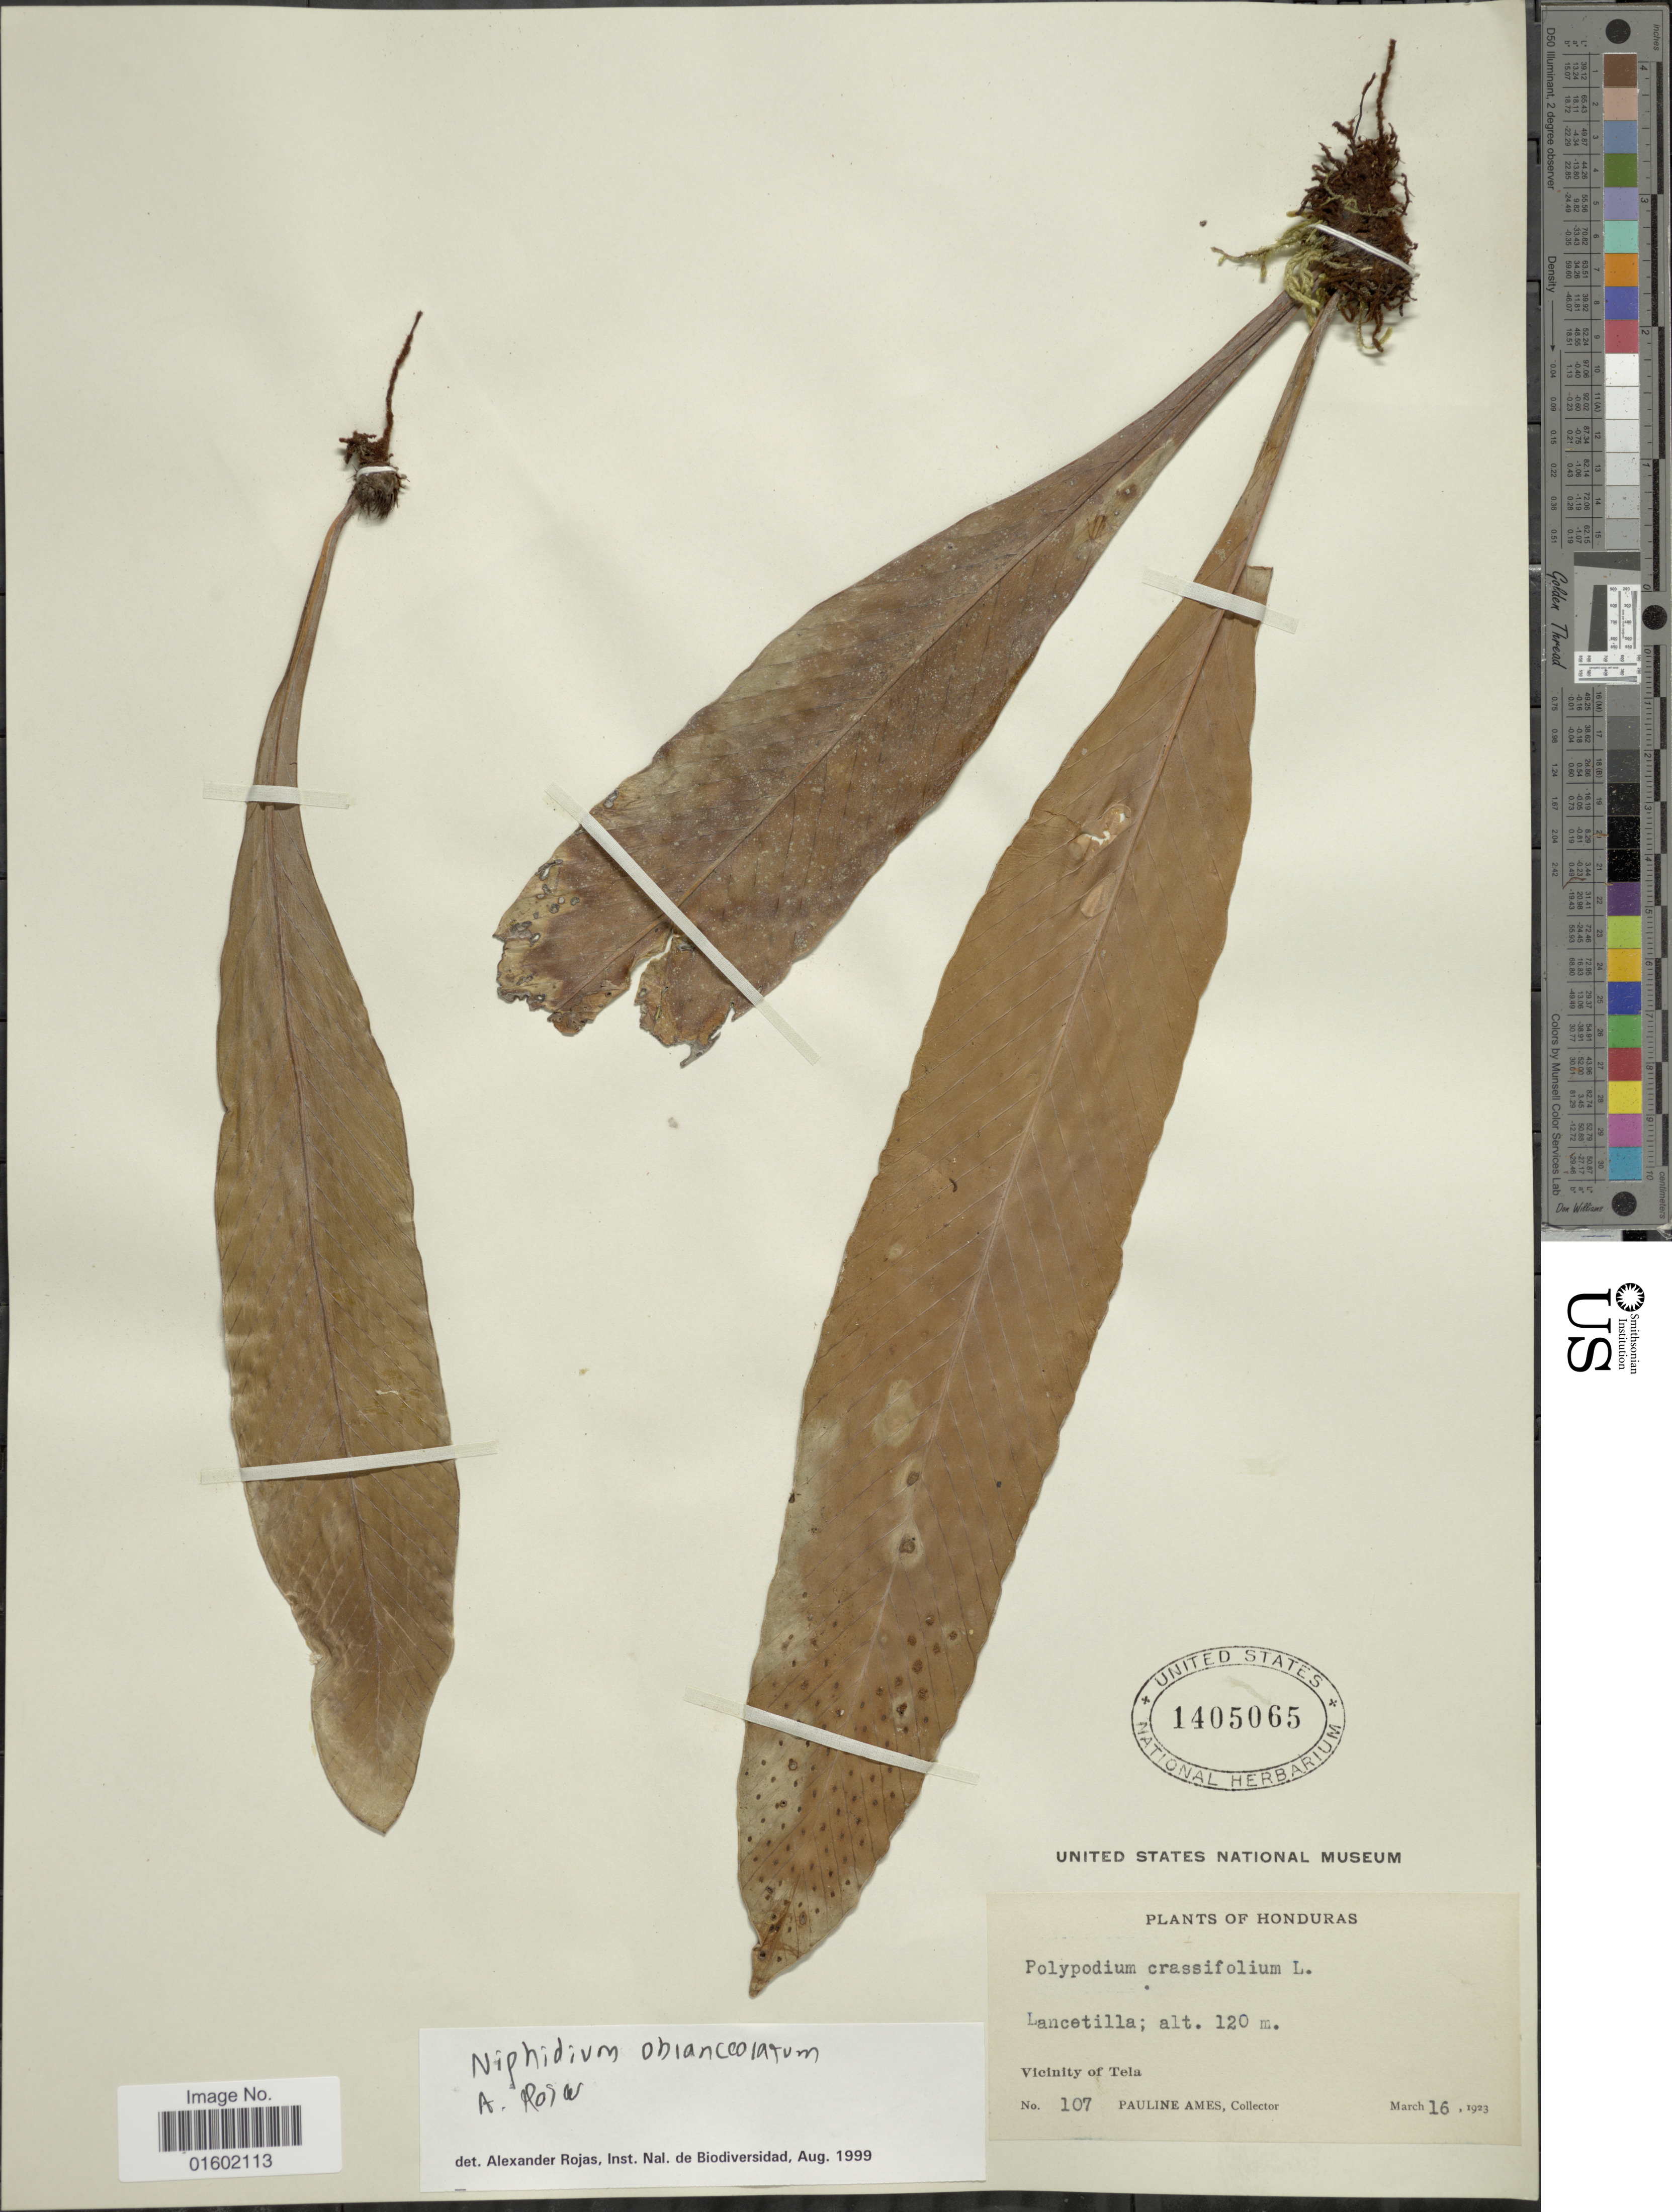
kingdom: Plantae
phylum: Tracheophyta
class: Polypodiopsida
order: Polypodiales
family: Polypodiaceae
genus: Niphidium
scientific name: Niphidium crassifolium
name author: (L.) Lellinger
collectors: P. Ames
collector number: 107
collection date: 1923-03-16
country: Honduras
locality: Lancetille, Vicinity of Tela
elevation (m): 120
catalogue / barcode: US 1405065